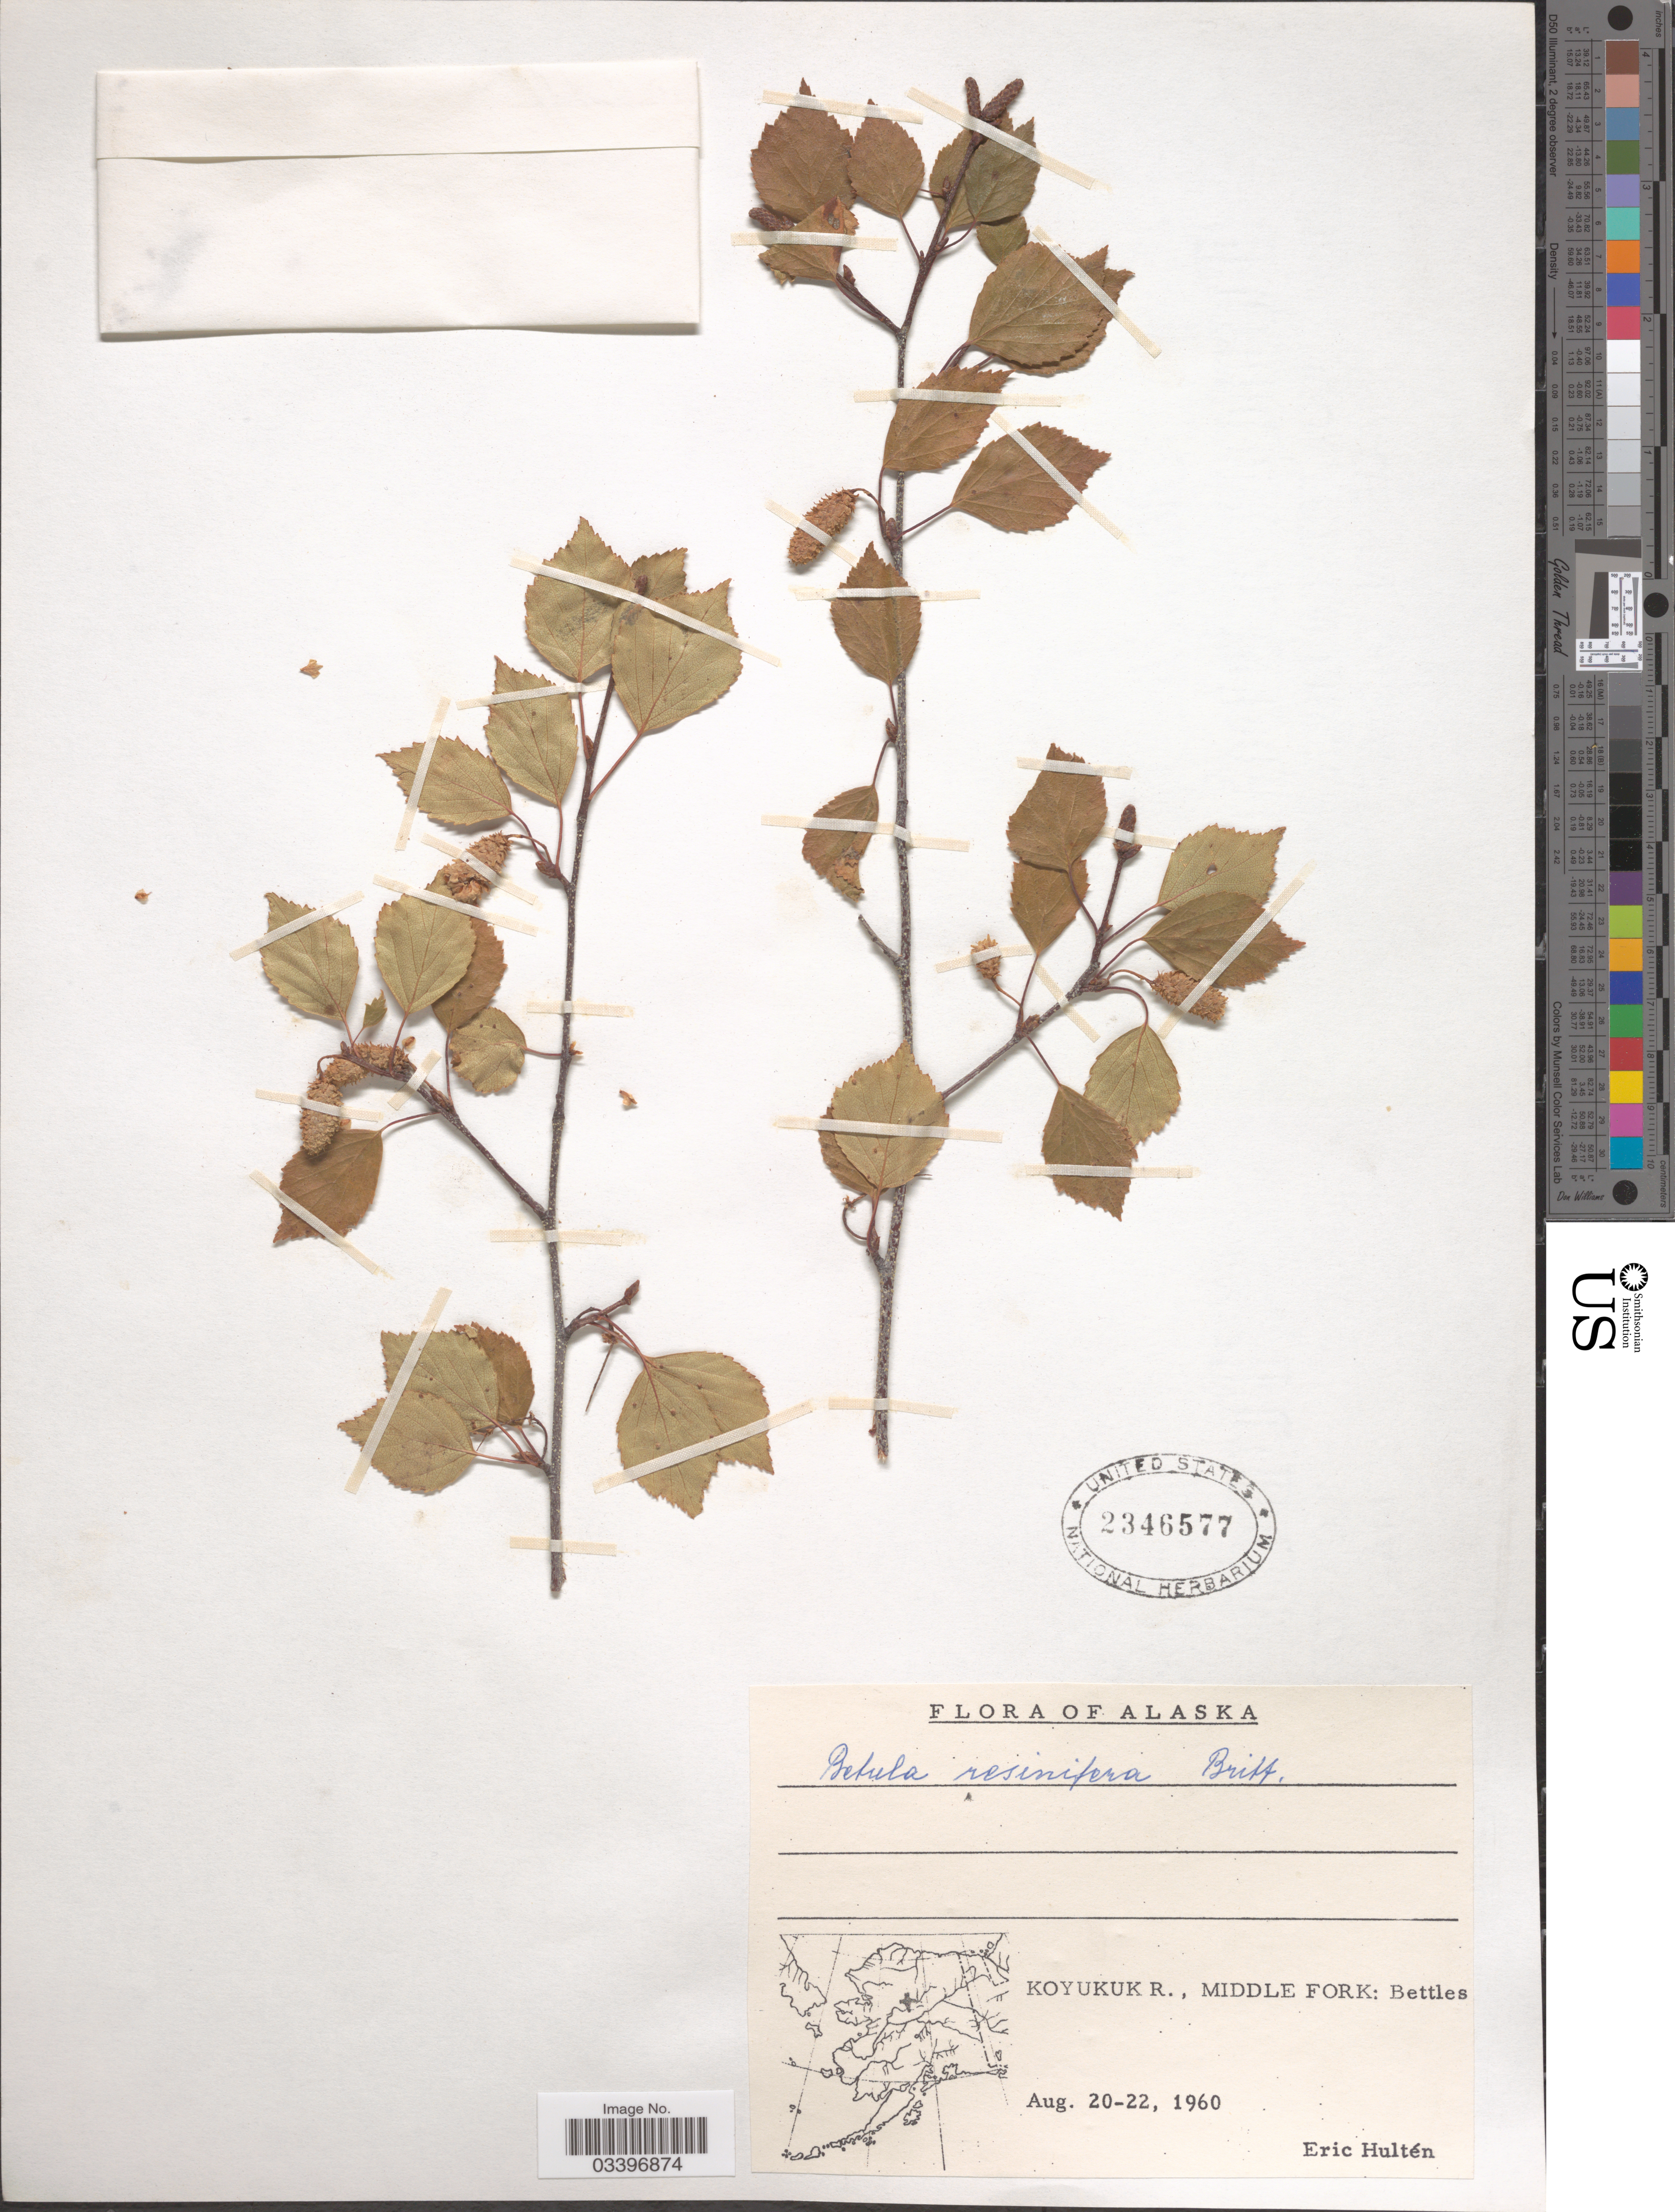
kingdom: Plantae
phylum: Tracheophyta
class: Magnoliopsida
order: Fagales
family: Betulaceae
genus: Betula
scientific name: Betula resinifera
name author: Britton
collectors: E. G. Hultén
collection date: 1960-08-20/1960-08-22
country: United States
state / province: Alaska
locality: Koyukuk R., Middle Fork: Bettles.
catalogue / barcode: US 2346577